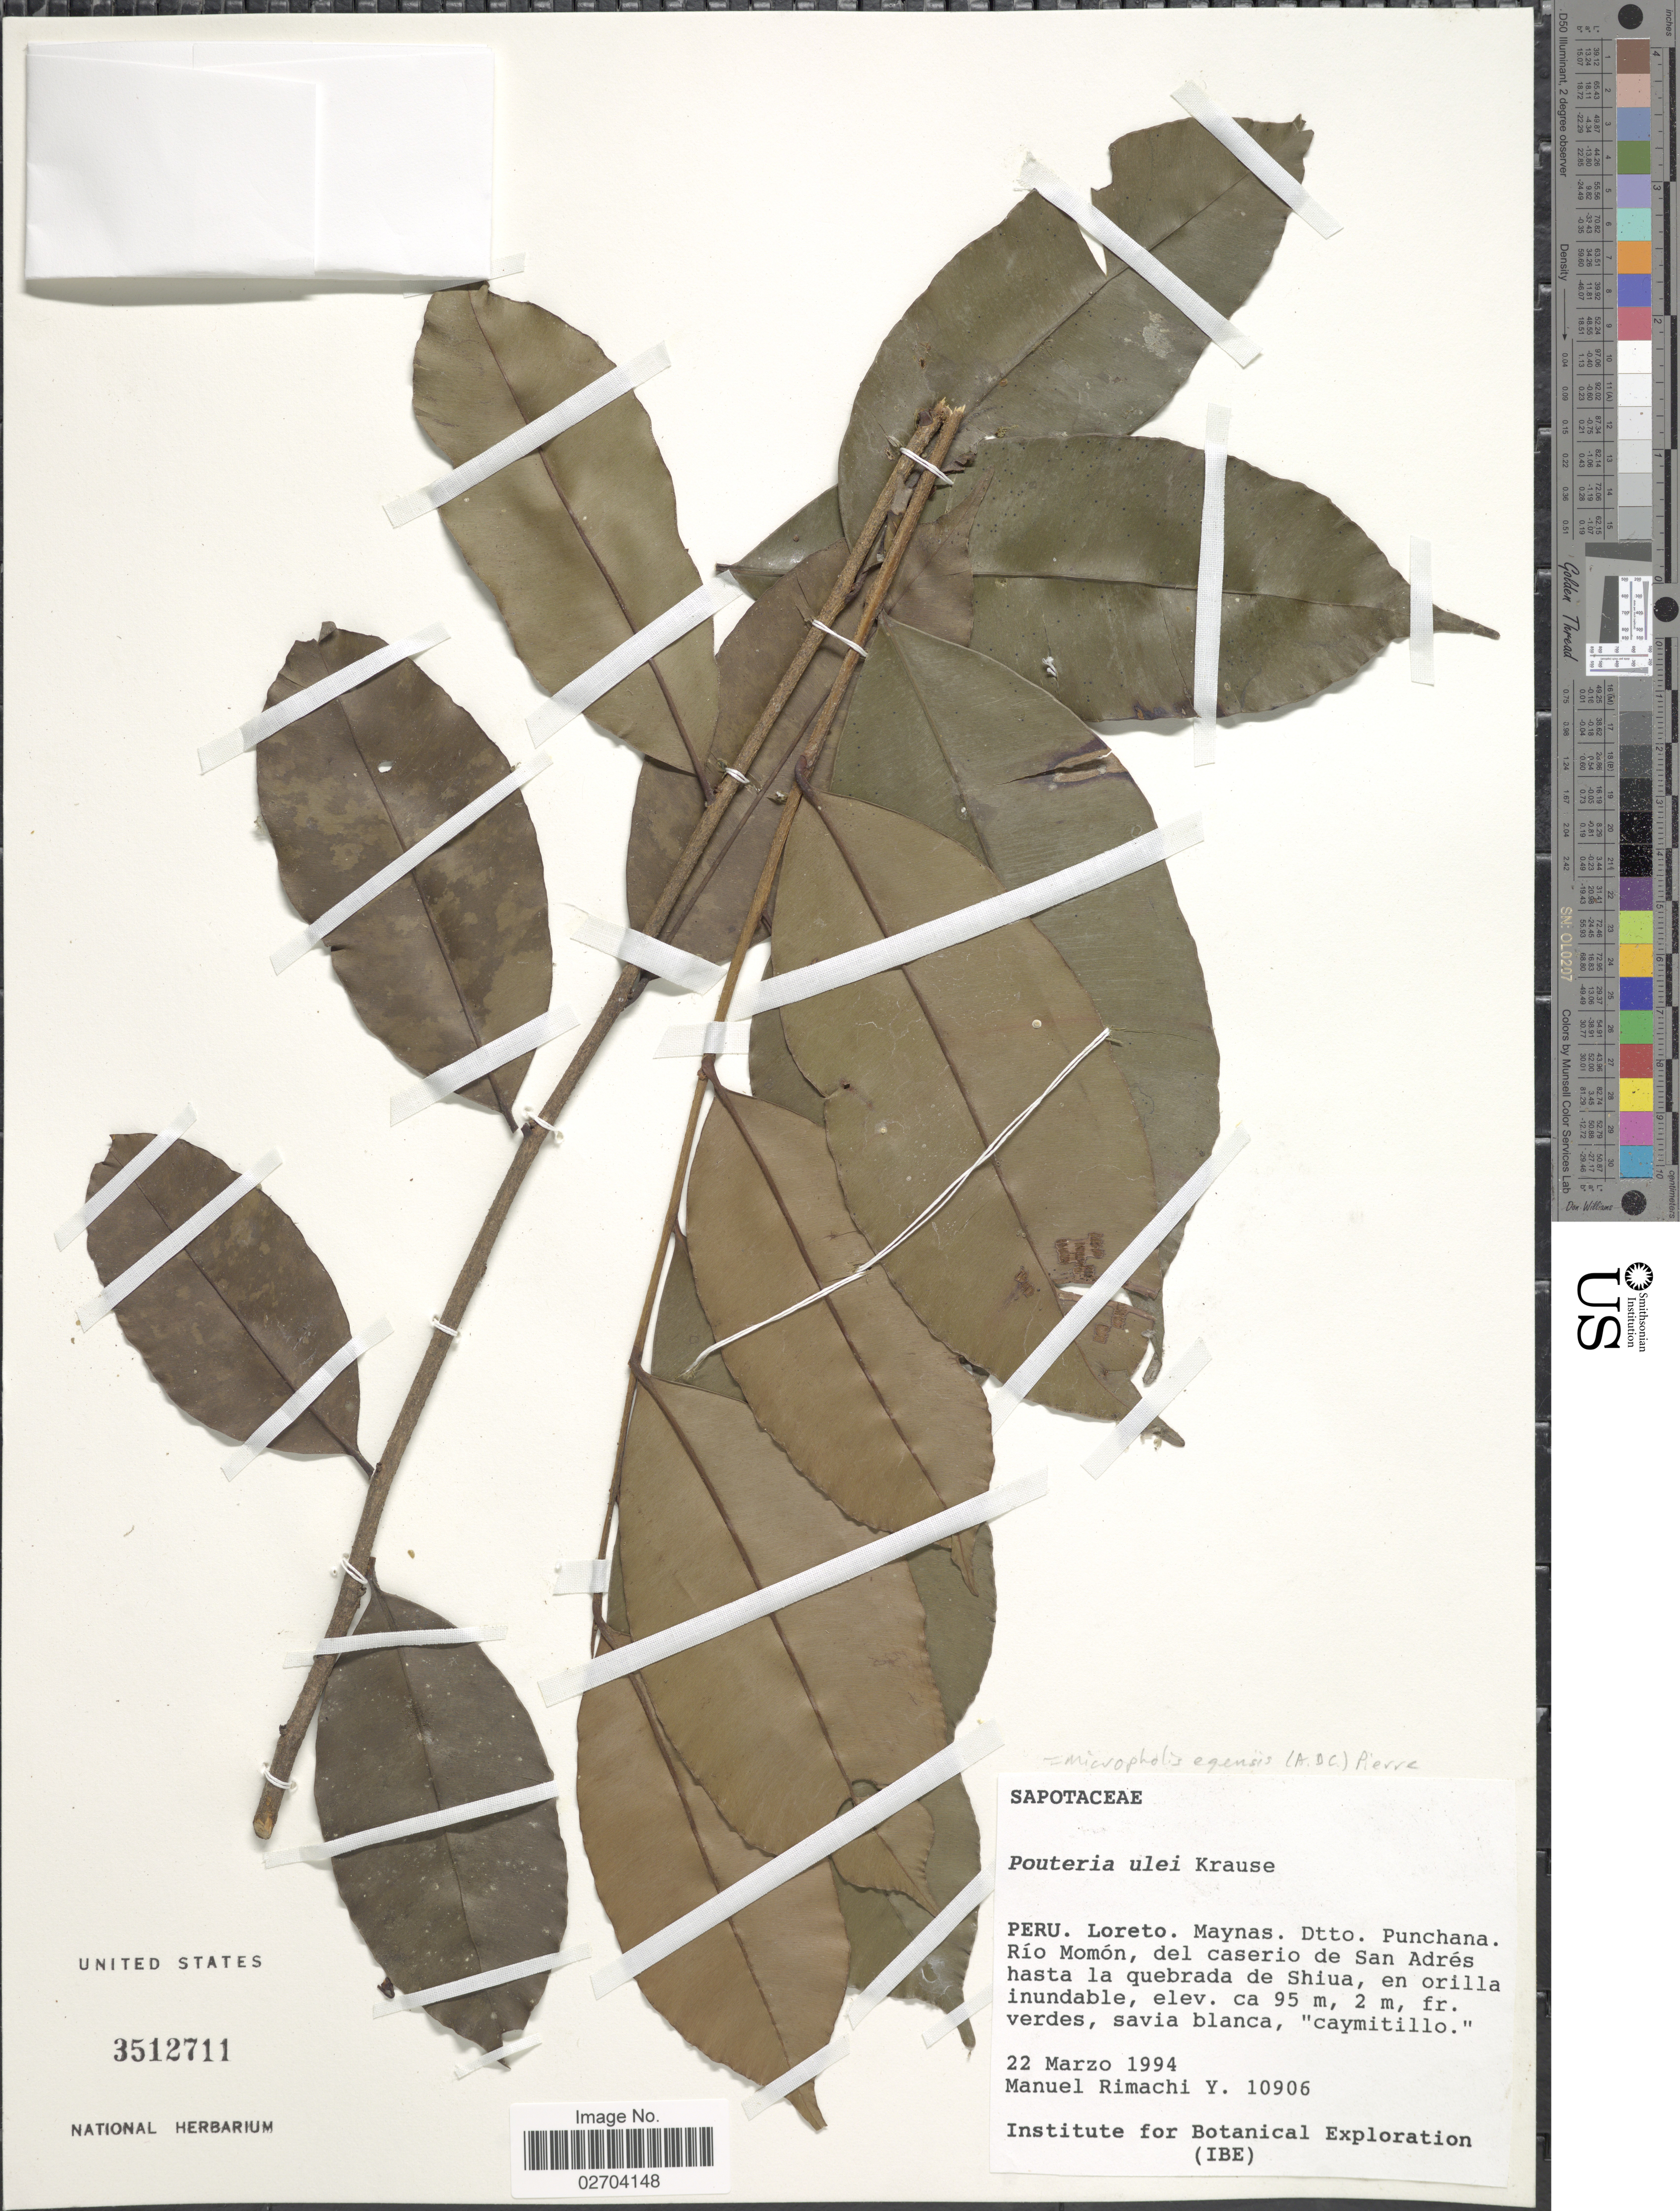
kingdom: Plantae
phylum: Tracheophyta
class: Magnoliopsida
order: Ericales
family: Sapotaceae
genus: Micropholis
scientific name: Micropholis egensis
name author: (A. DC.) Pierre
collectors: M. Rimachi Y.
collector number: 10906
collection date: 1994-03-22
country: Peru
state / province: Loreto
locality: Peru. Loreto, Maynas. Dtto. Punchana, Rio Momon, del caserio de San Andres hasta la quebrada de Shiua, en orilla inundable.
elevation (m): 95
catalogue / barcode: US 3512711